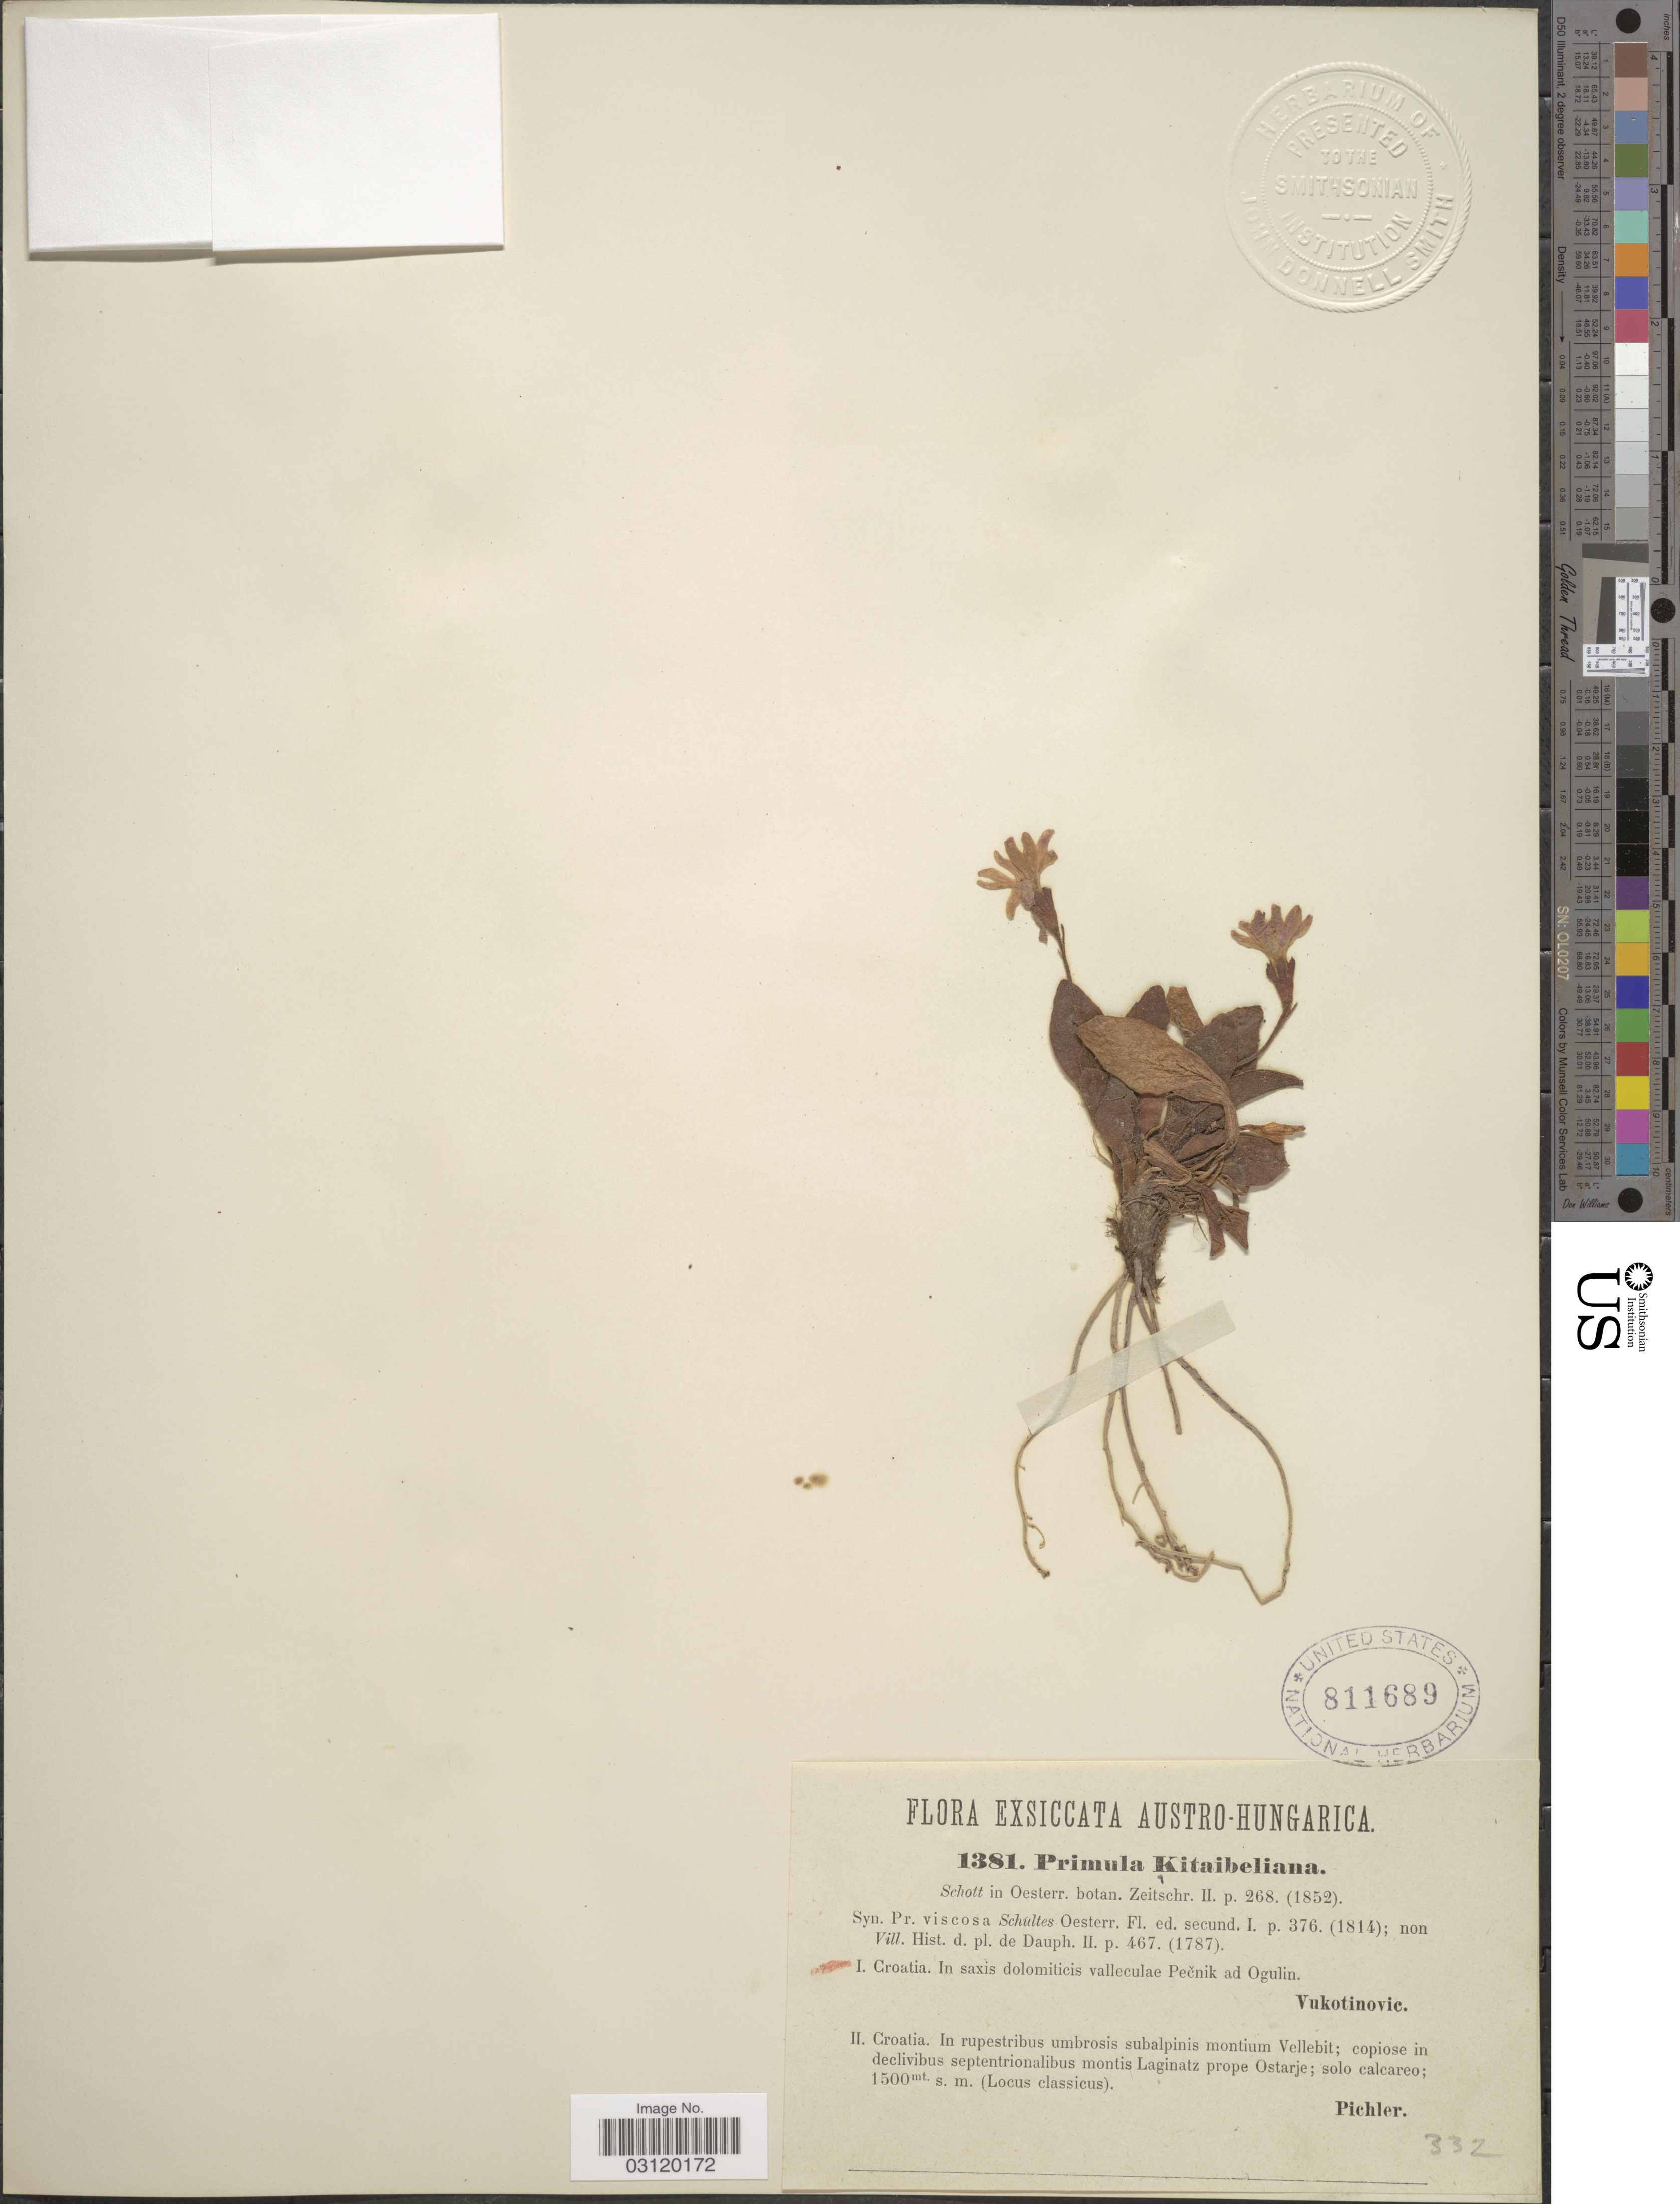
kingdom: Plantae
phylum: Tracheophyta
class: Magnoliopsida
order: Ericales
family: Primulaceae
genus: Primula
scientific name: Primula kitaibeliana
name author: Schott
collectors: Vukotinovic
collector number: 1381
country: Croatia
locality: Croatia, In saxis dolomiticis valleculae Pecnik ad Ogulin, Austro-Hungarica.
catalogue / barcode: US 811689